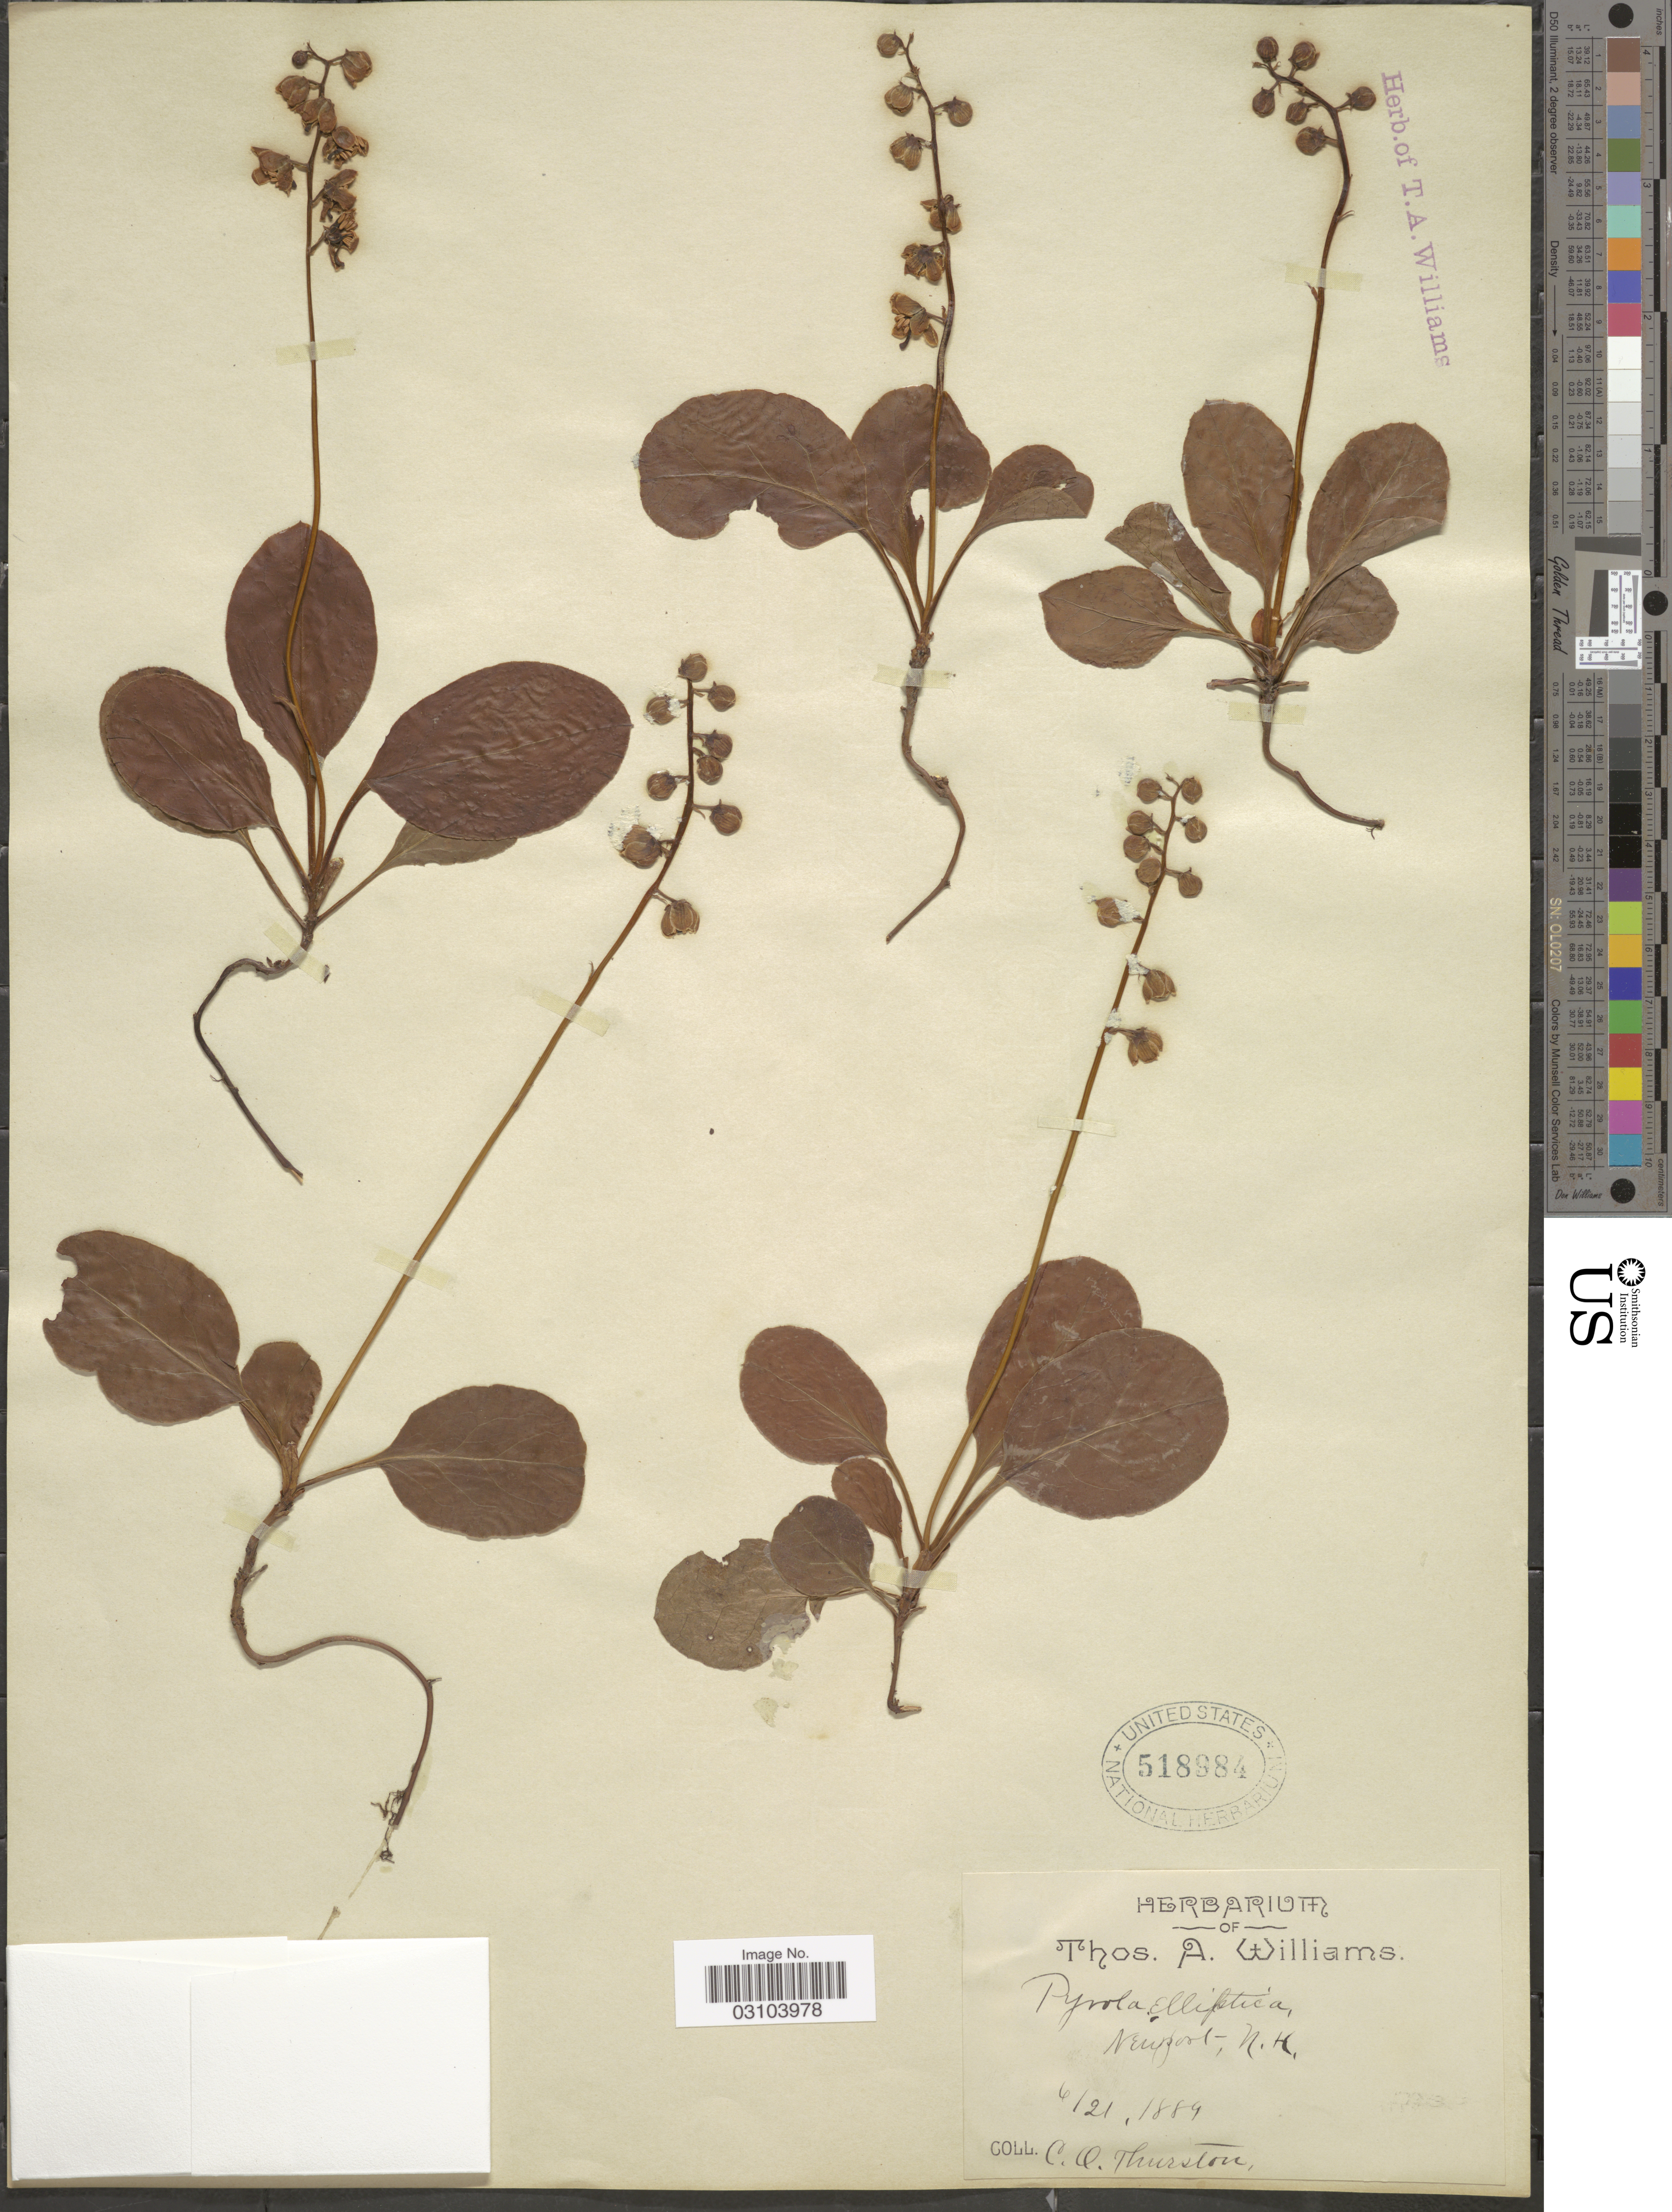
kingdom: Plantae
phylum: Tracheophyta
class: Magnoliopsida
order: Ericales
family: Ericaceae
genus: Pyrola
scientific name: Pyrola elliptica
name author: Nutt.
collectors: C. Thurston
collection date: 1889-06-21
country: United States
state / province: New Hampshire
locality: Newport, N. H.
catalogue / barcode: US 518984